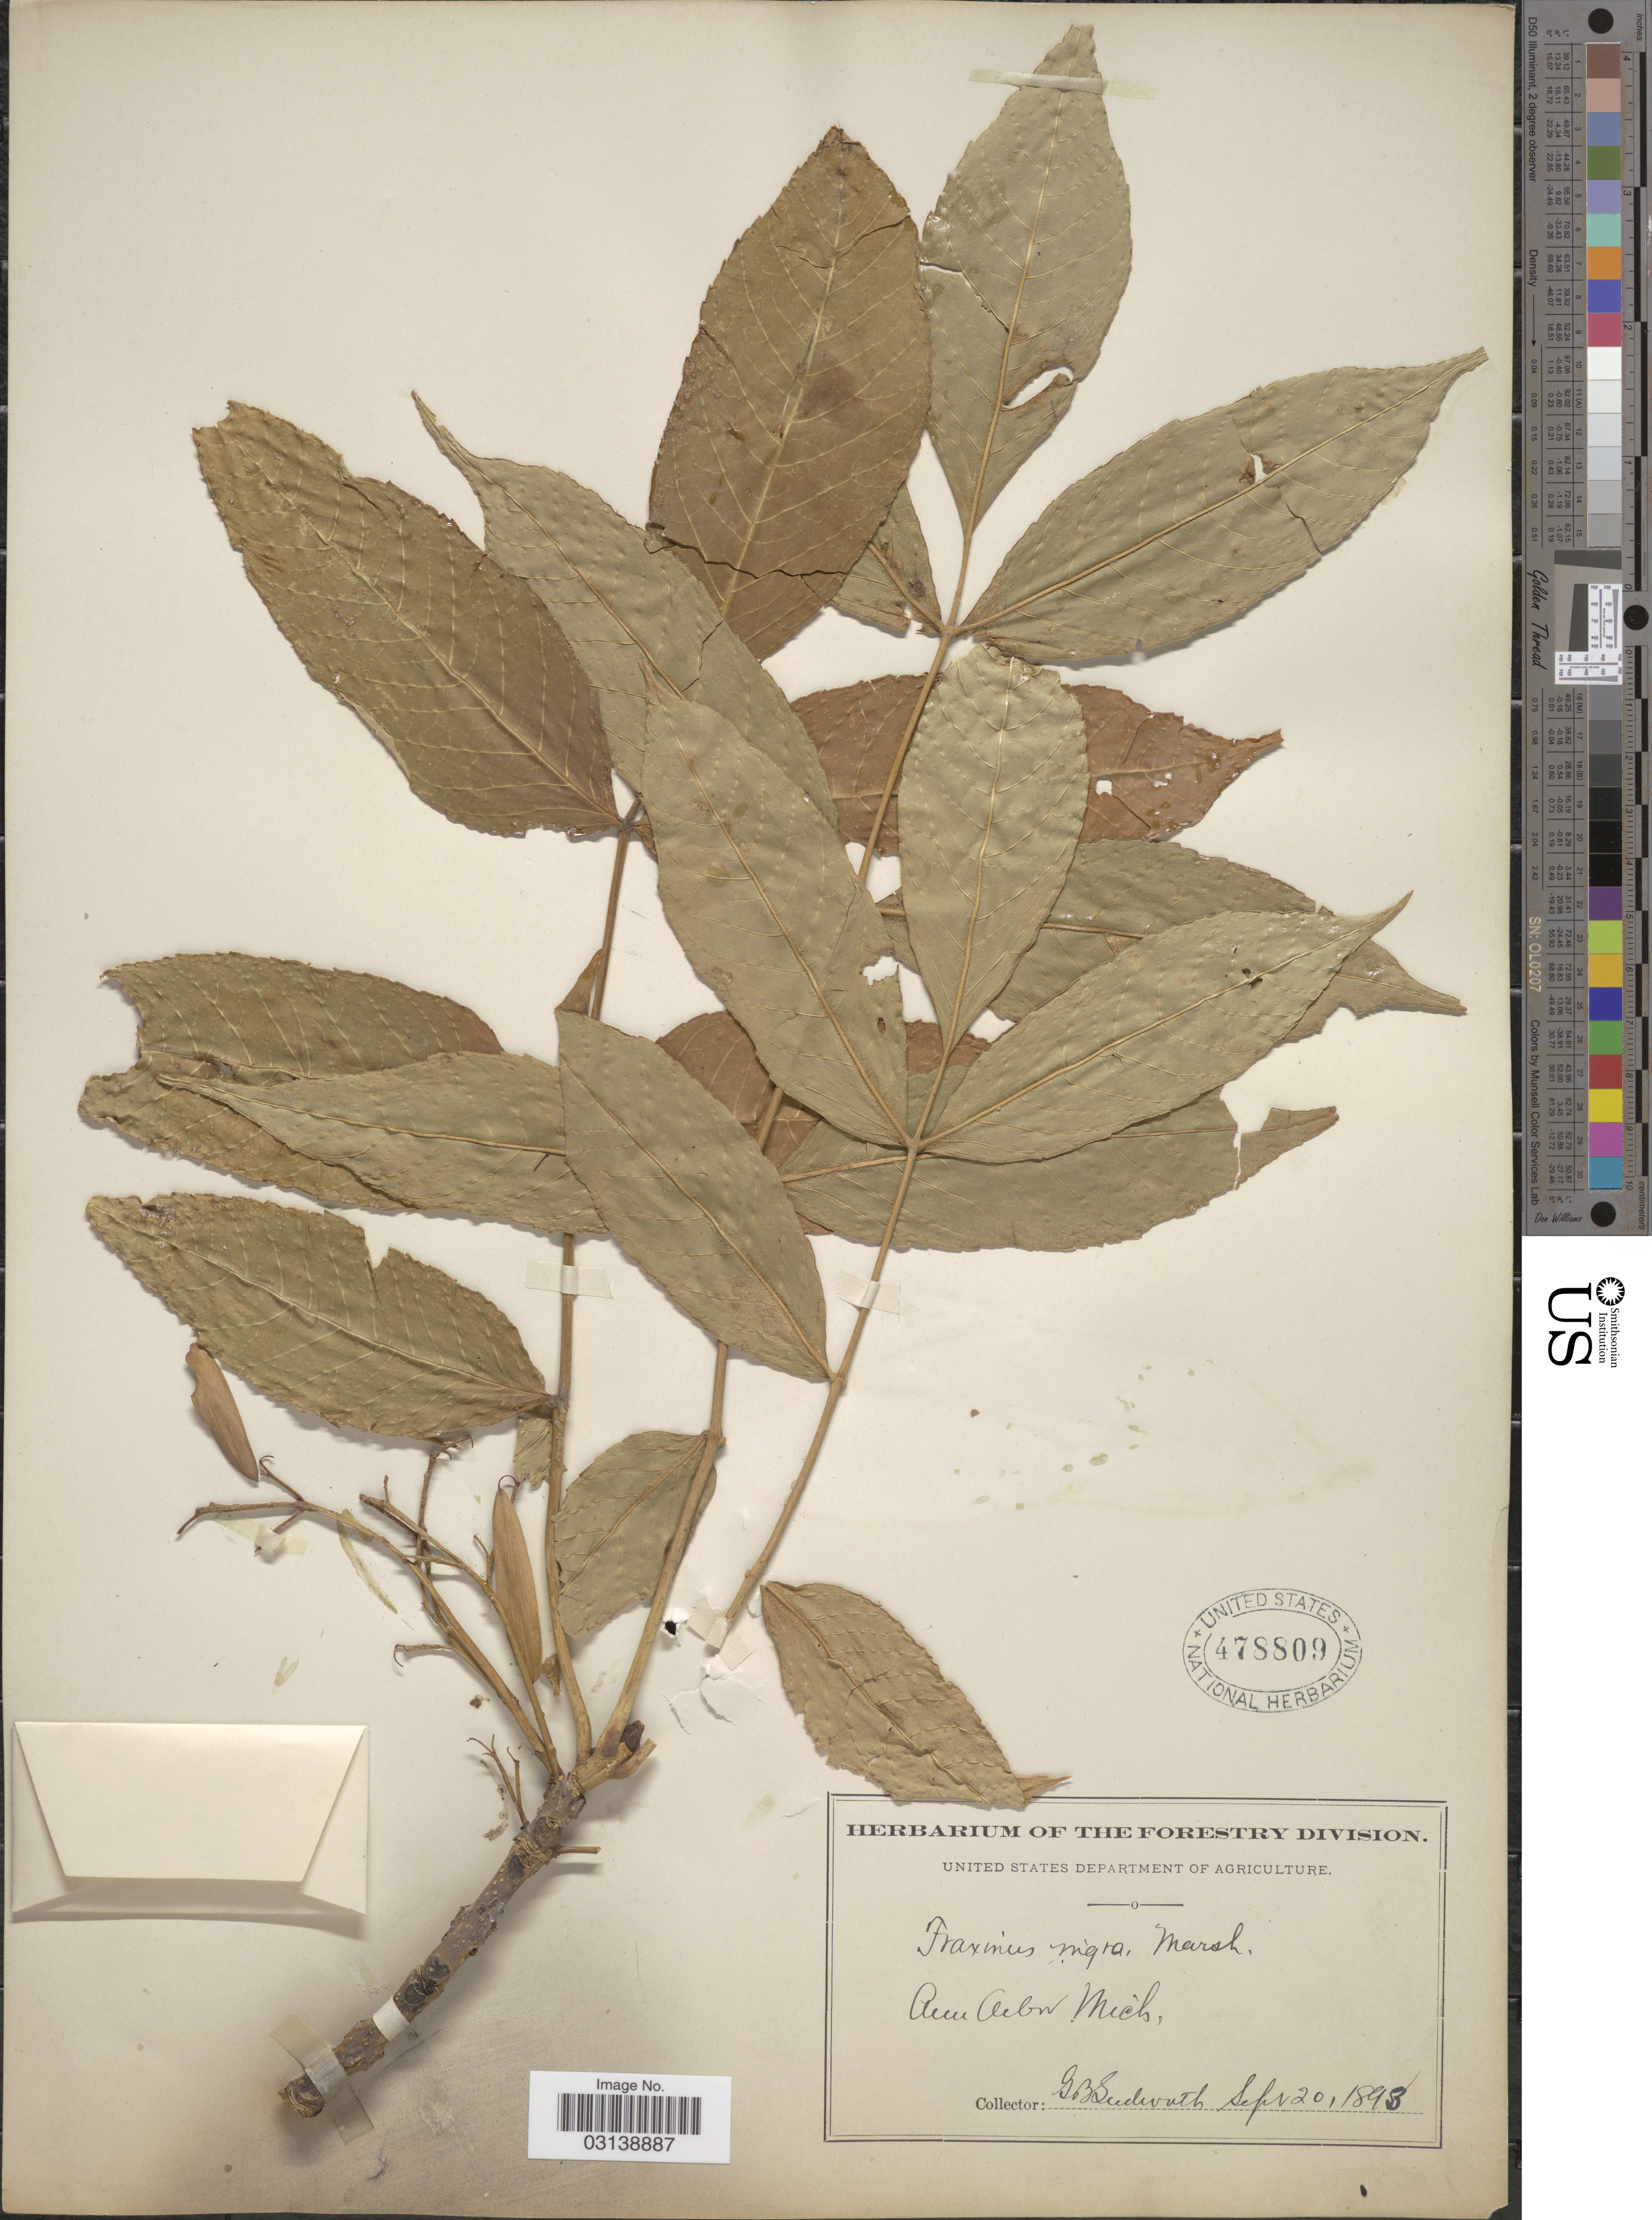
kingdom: Plantae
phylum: Tracheophyta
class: Magnoliopsida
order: Lamiales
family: Oleaceae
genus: Fraxinus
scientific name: Fraxinus nigra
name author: Marshall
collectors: G. B. Sudworth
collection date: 1893-09-20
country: United States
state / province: Michigan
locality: Ann Arbor.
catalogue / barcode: US 478809